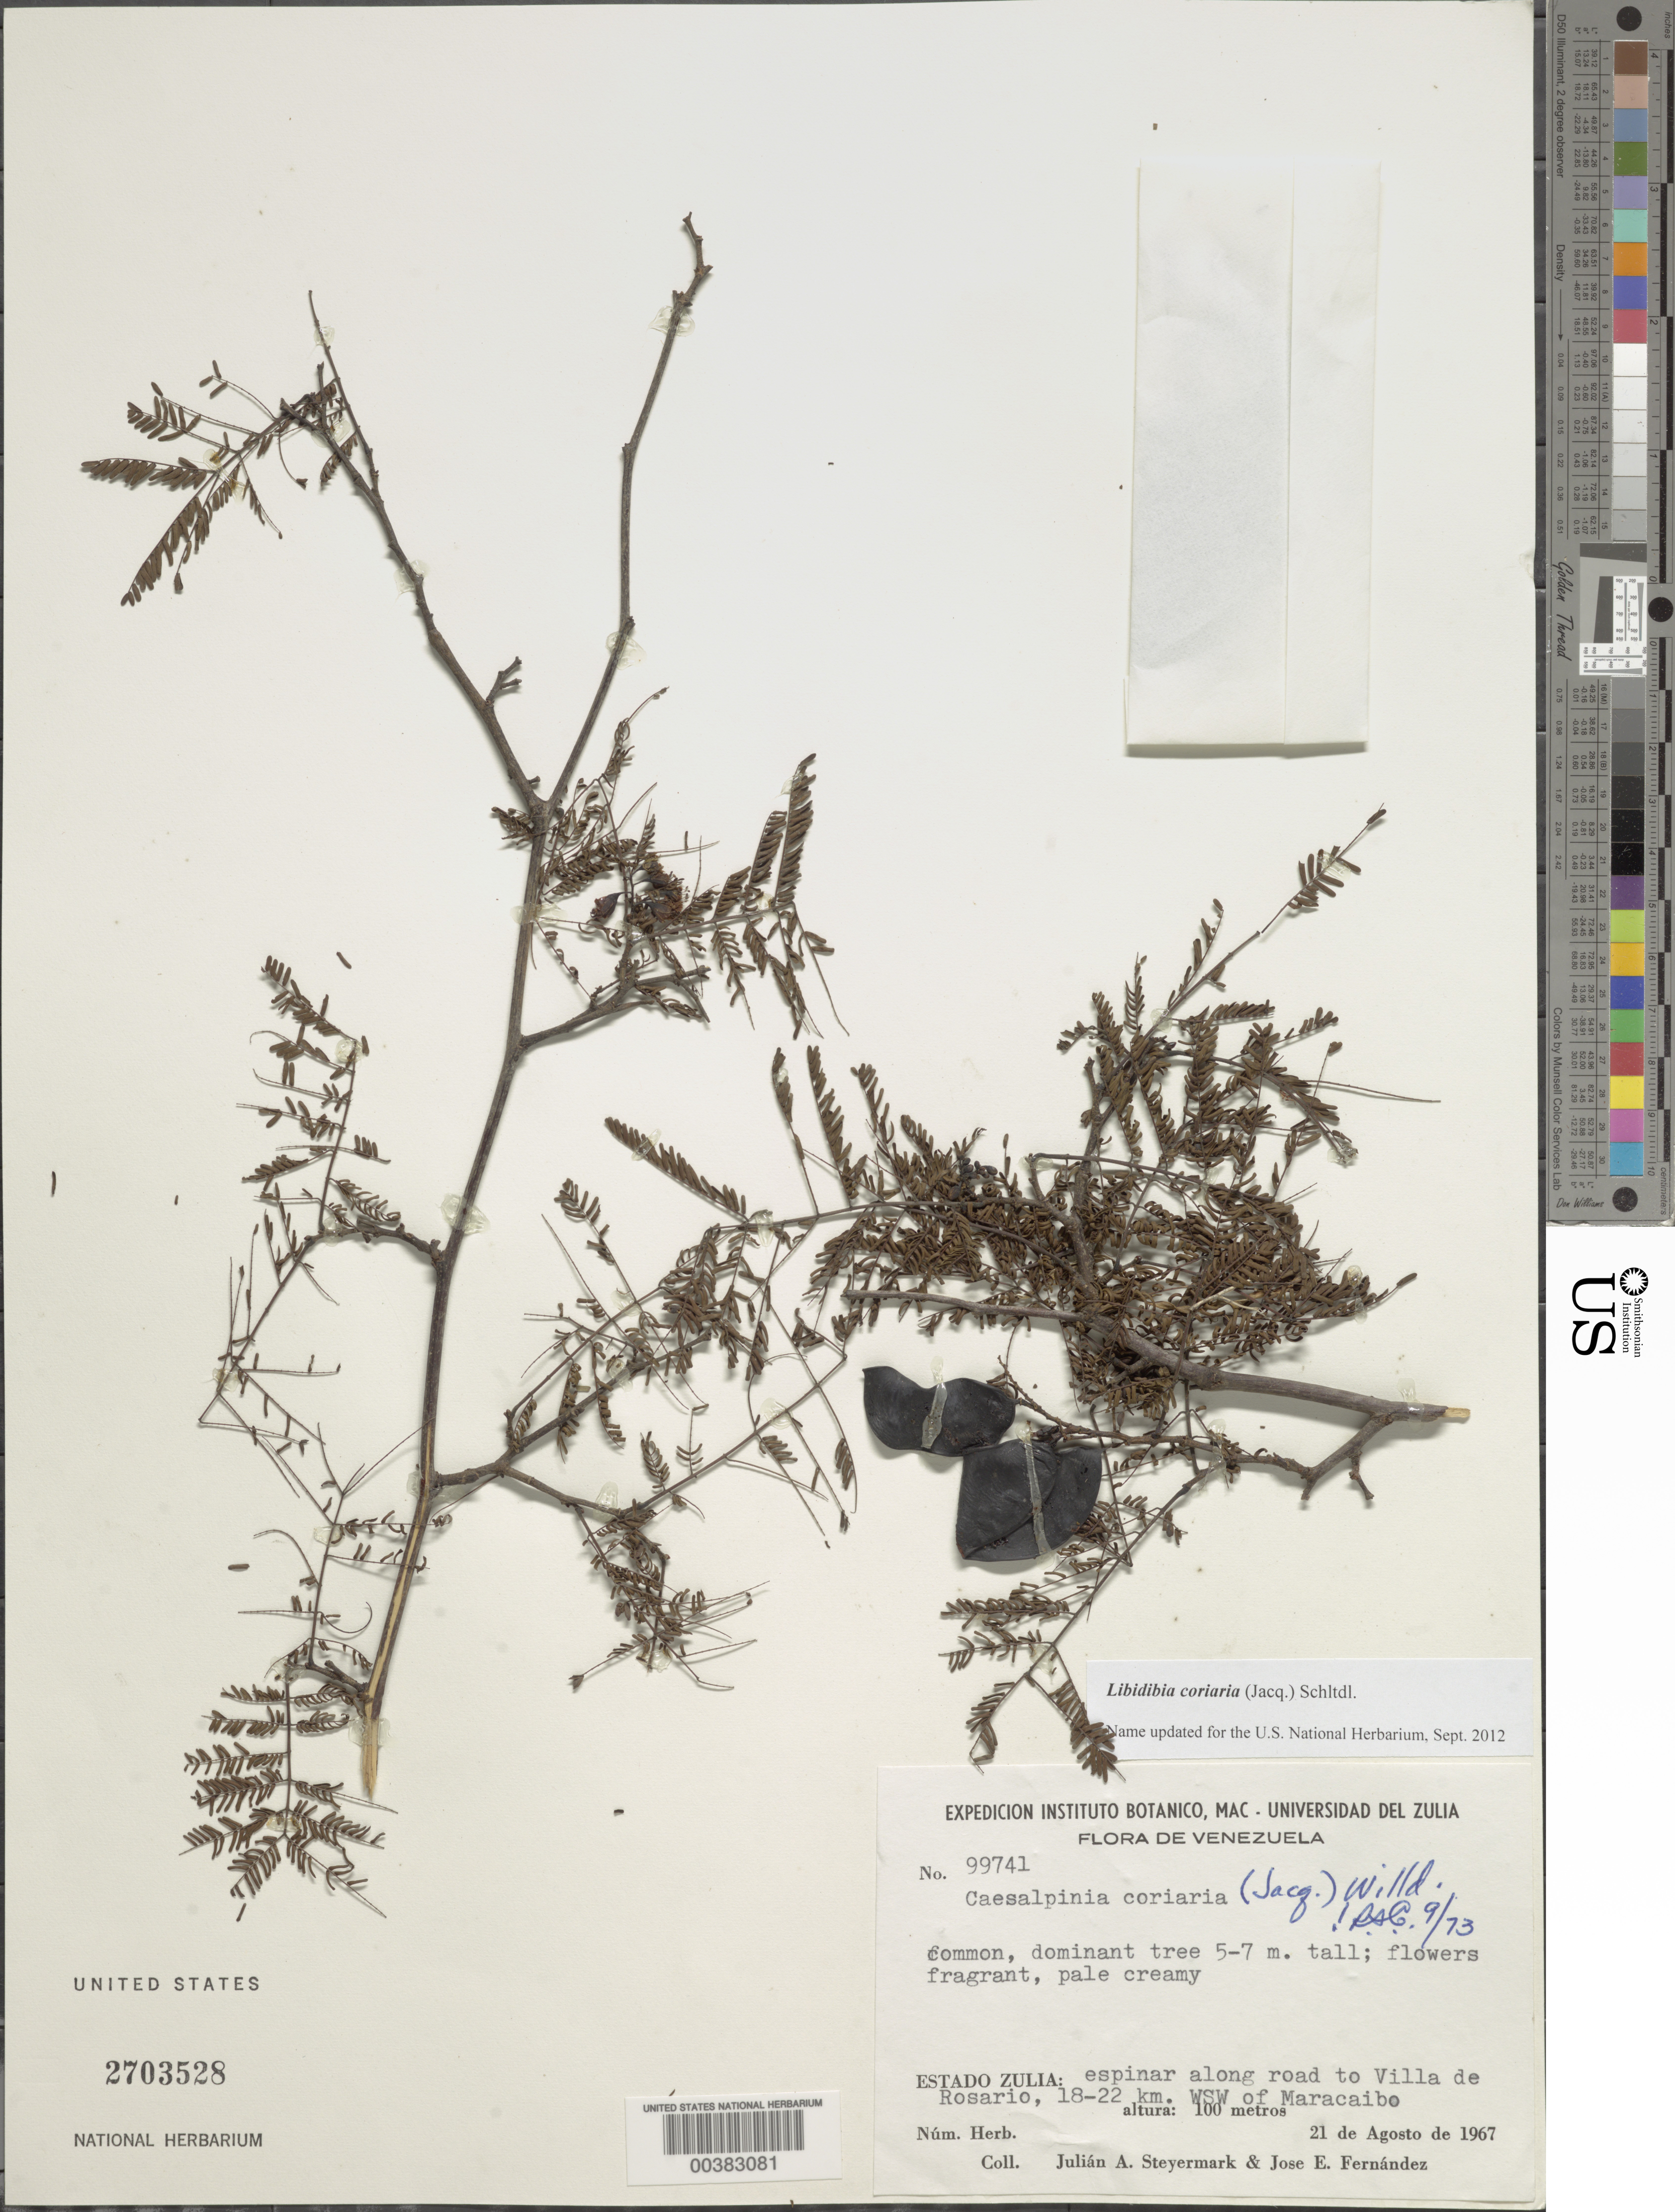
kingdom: Plantae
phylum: Tracheophyta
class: Magnoliopsida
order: Fabales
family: Fabaceae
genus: Libidibia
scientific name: Libidibia coriaria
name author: (Jacq.) Schltdl.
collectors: J. Steyermark & J. Fernández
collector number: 99741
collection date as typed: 21 Aug 1967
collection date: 1967-08-21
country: Venezuela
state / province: Zulia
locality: Espinar along road to villa de rosario, 18-22 km wsw of maracaibo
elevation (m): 100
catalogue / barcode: US 2703528